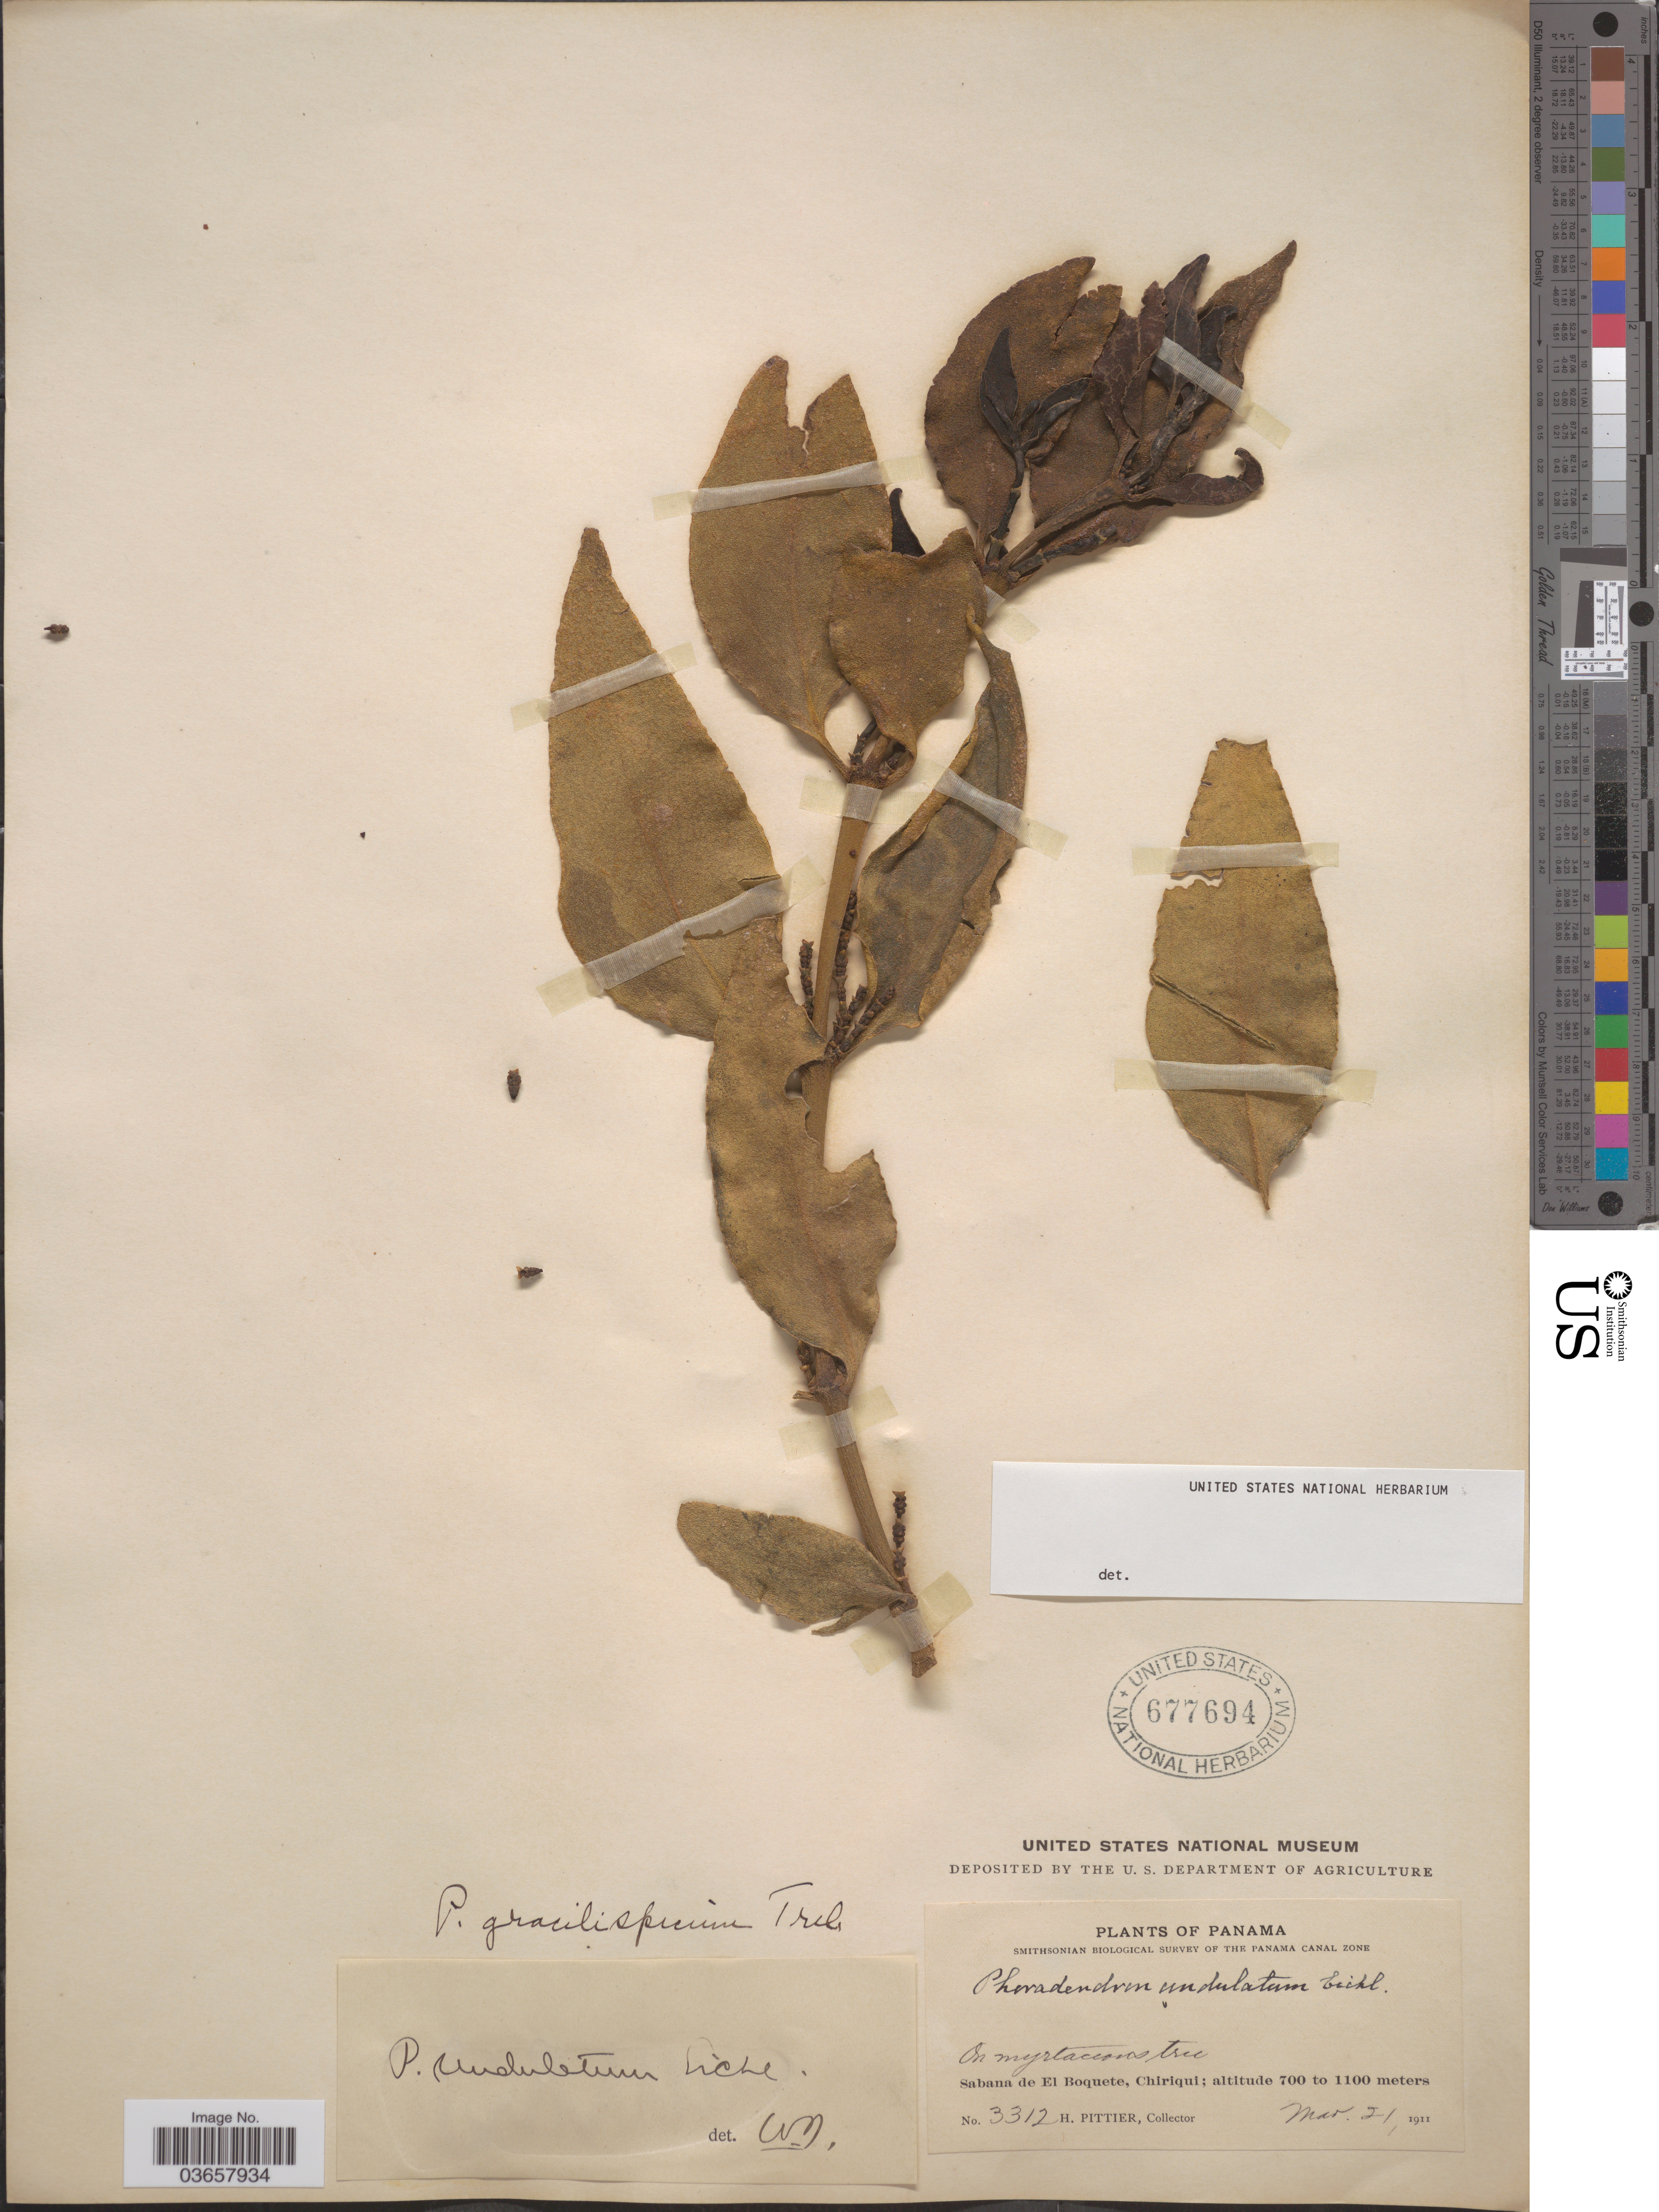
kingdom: Plantae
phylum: Tracheophyta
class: Magnoliopsida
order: Santalales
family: Viscaceae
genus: Phoradendron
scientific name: Phoradendron sp.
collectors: H. F. Pittier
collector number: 3312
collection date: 1911-03-21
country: Panama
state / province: Chiriqui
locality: Sabana de El Boquete.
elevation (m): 700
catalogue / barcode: US 677694